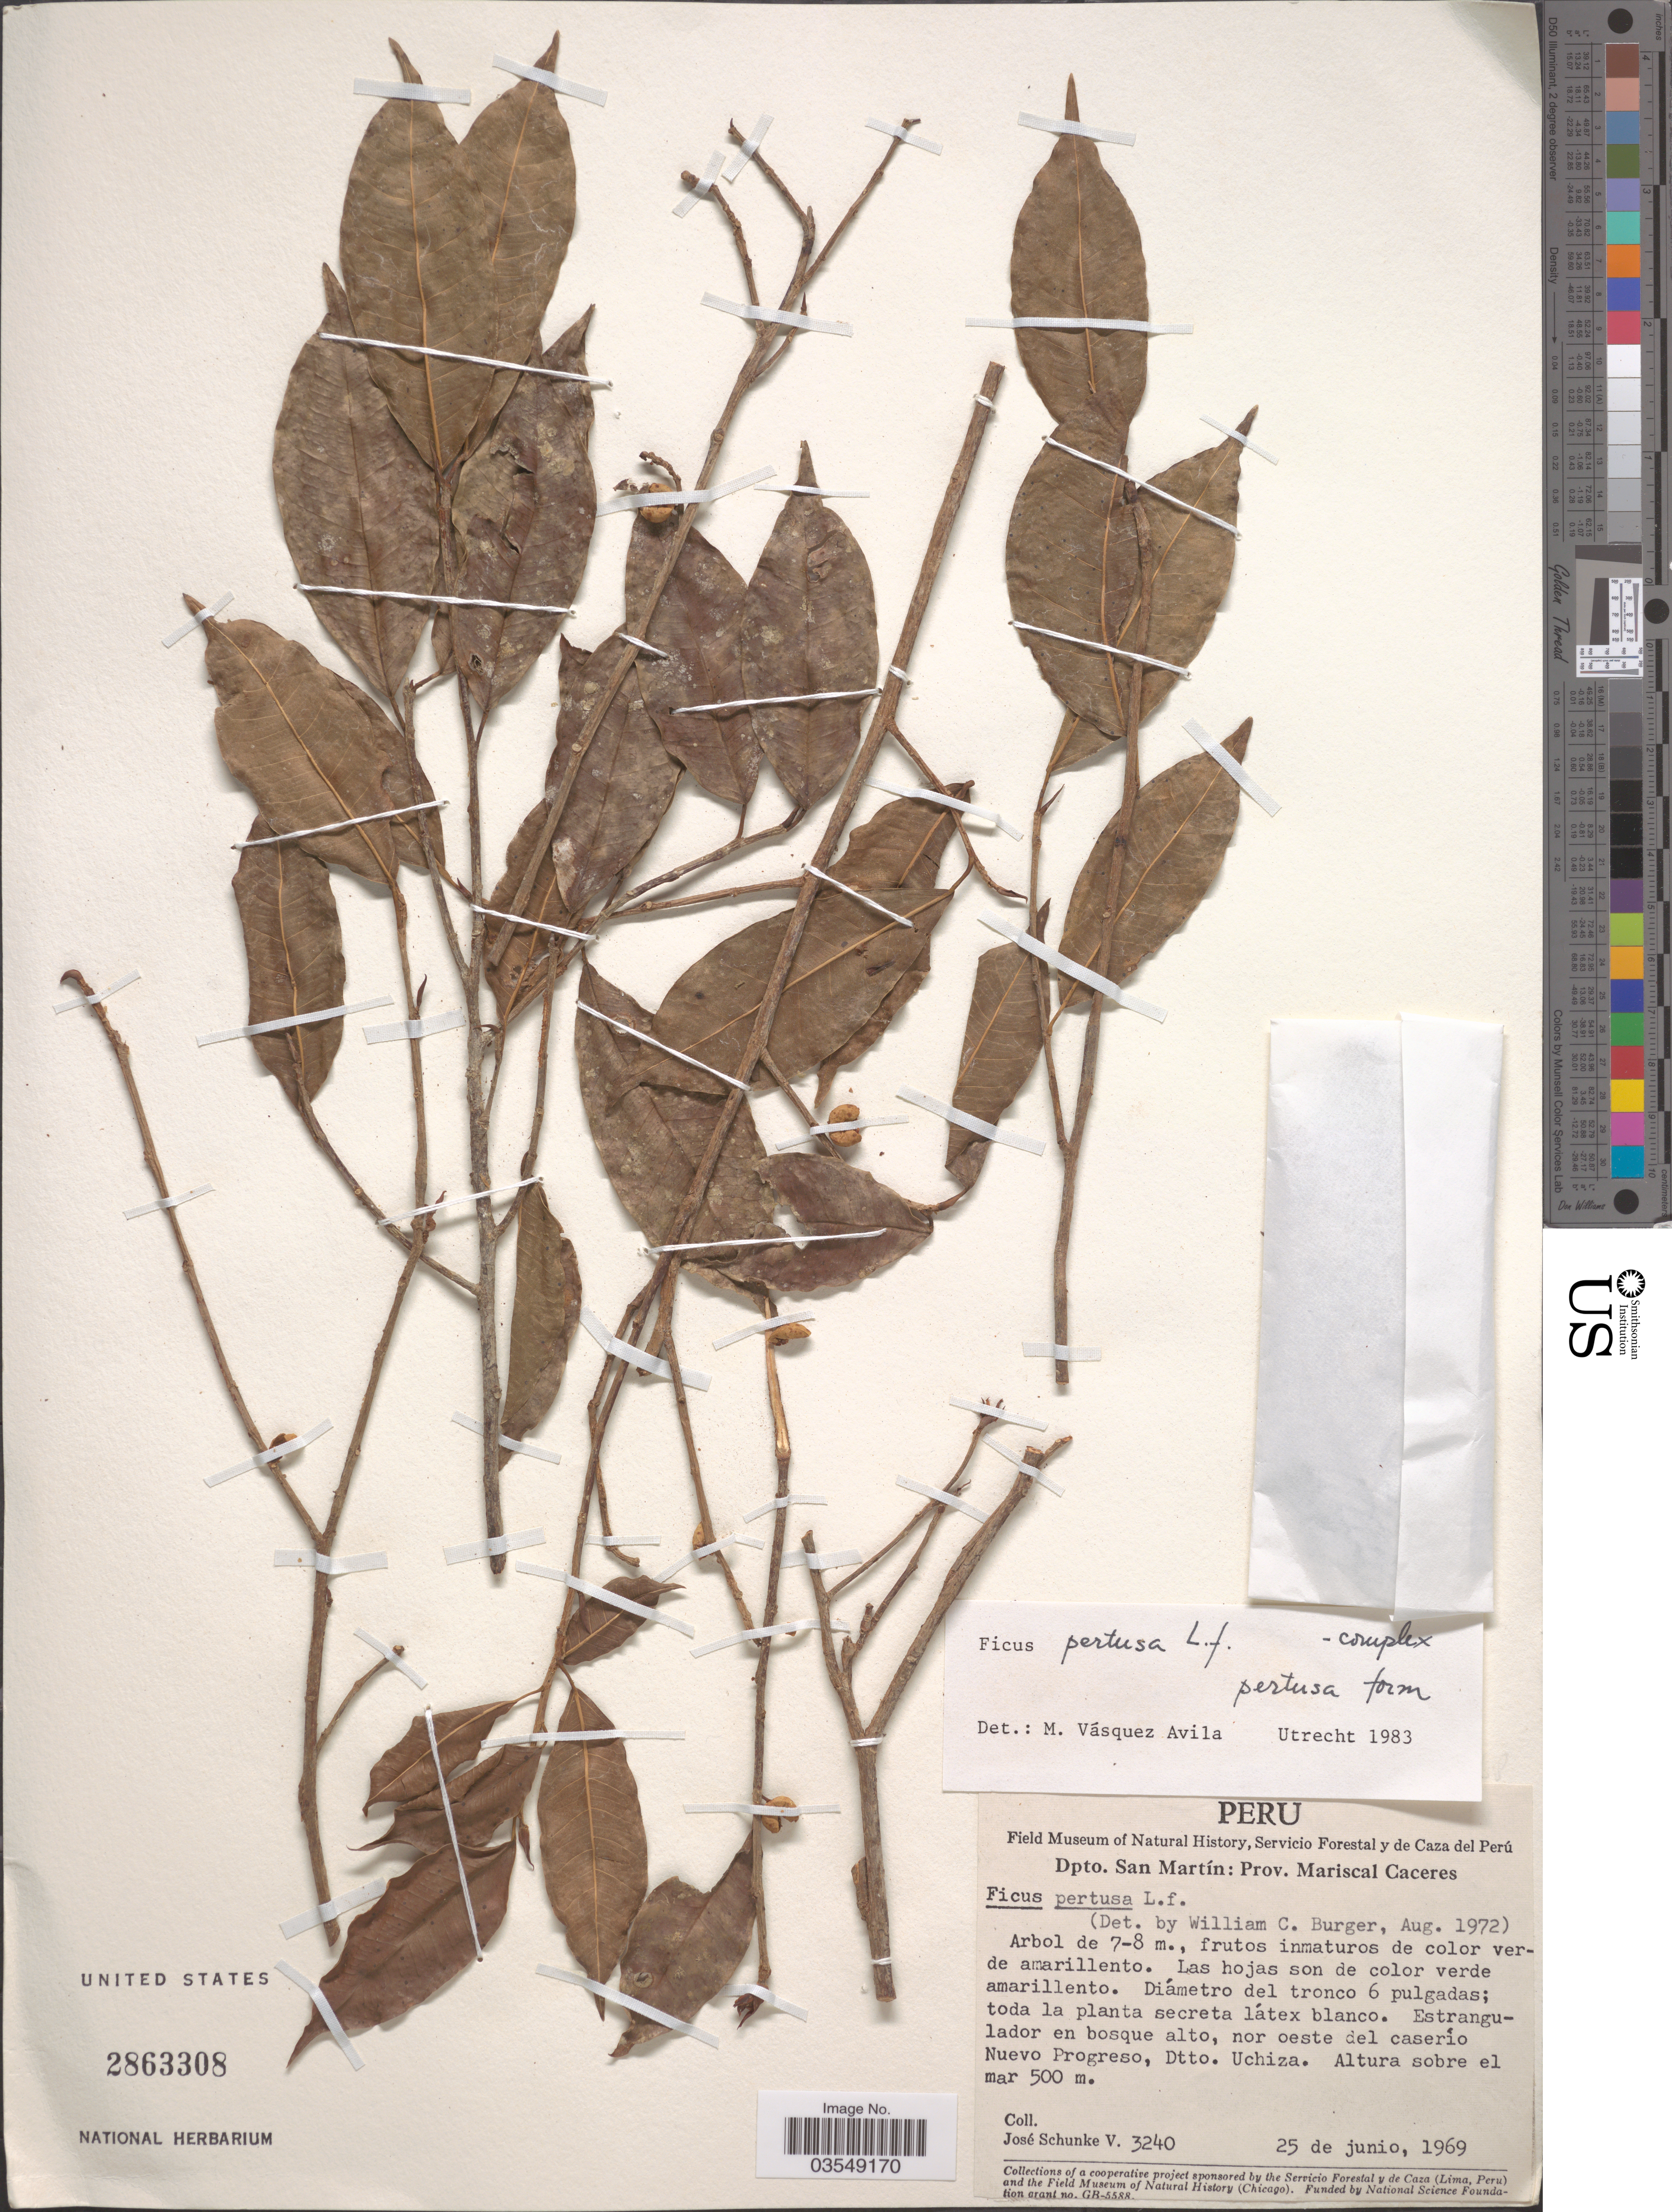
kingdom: Plantae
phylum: Tracheophyta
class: Magnoliopsida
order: Rosales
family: Moraceae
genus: Ficus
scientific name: Ficus pertusa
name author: L. f.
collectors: J. Schunke Vigo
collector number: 3240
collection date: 1969-06-25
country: Peru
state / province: San Martín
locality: Dpto. San Martín: Prov. Mariscal Caceres. Estrangulador en bosque alto, nor oeste del caserío Nuevo Progreso, Dtto. Uchiza.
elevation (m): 500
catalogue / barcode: US 2863308